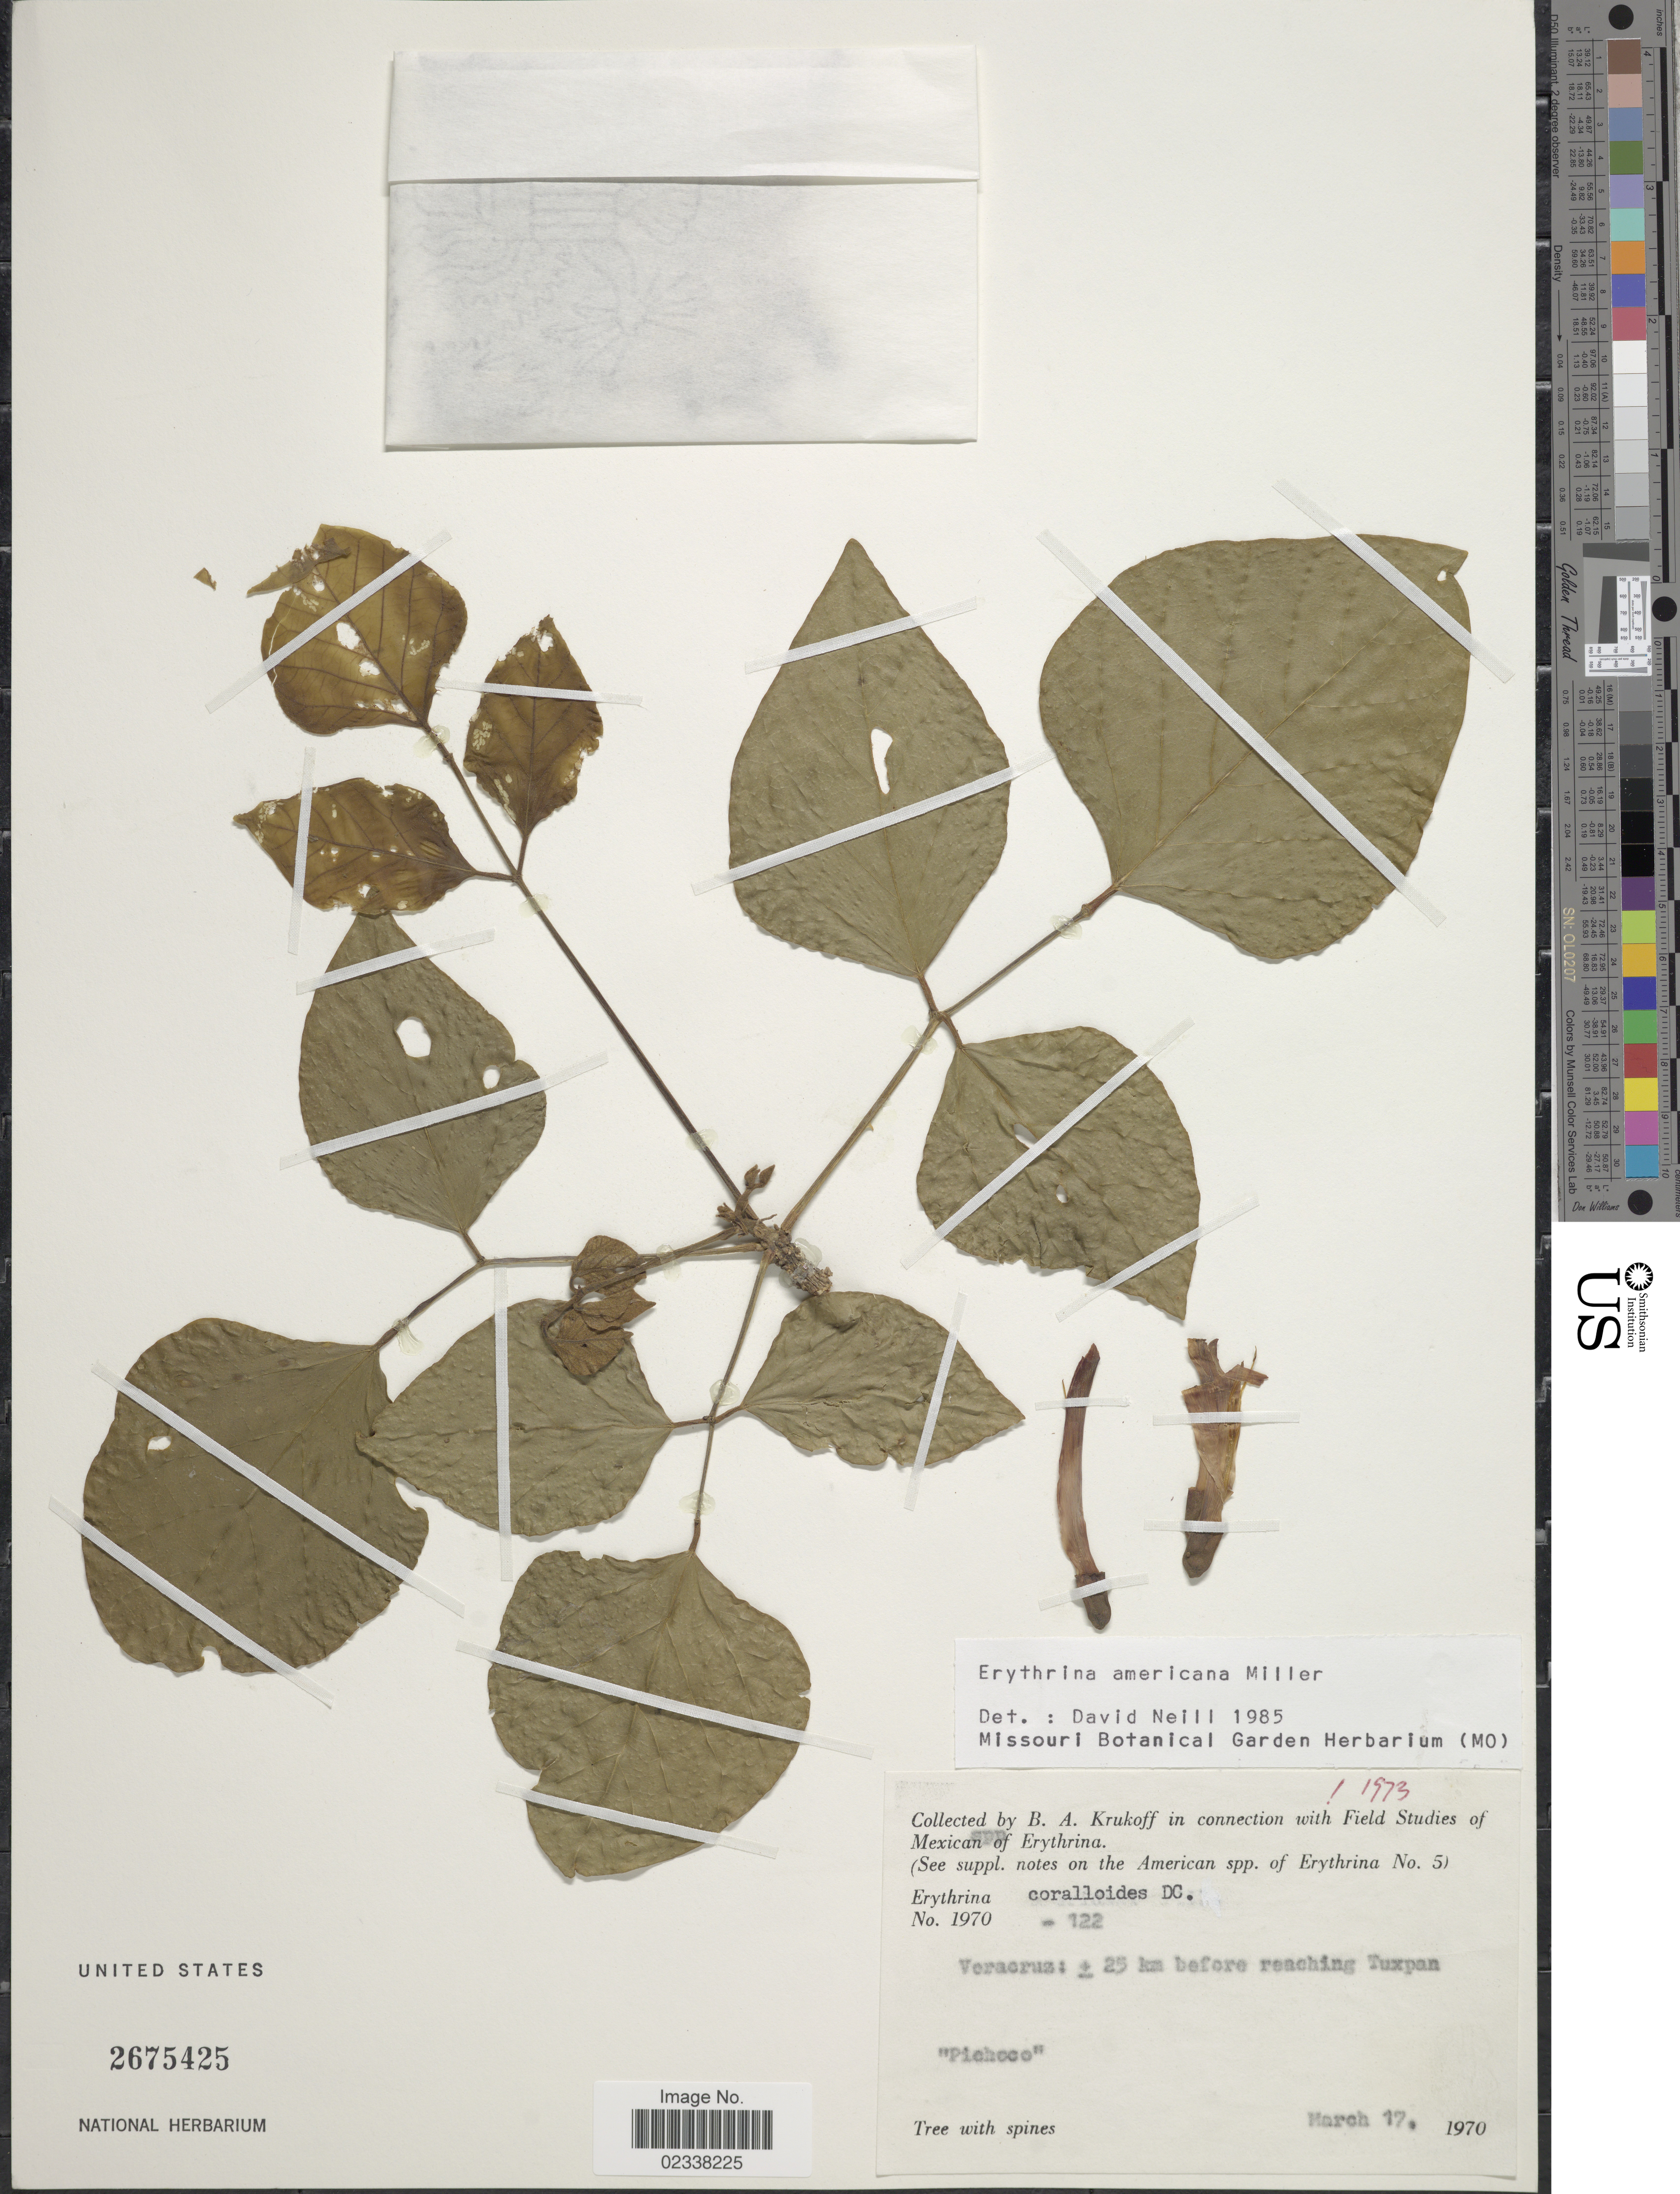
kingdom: Plantae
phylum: Tracheophyta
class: Magnoliopsida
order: Fabales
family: Fabaceae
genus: Erythrina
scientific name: Erythrina americana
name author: Mill.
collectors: B. A. Krukoff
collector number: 1970-122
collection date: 1970-03-17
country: Mexico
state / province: Veracruz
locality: ± 25 kms before reaching Tuxpan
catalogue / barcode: US 2675425